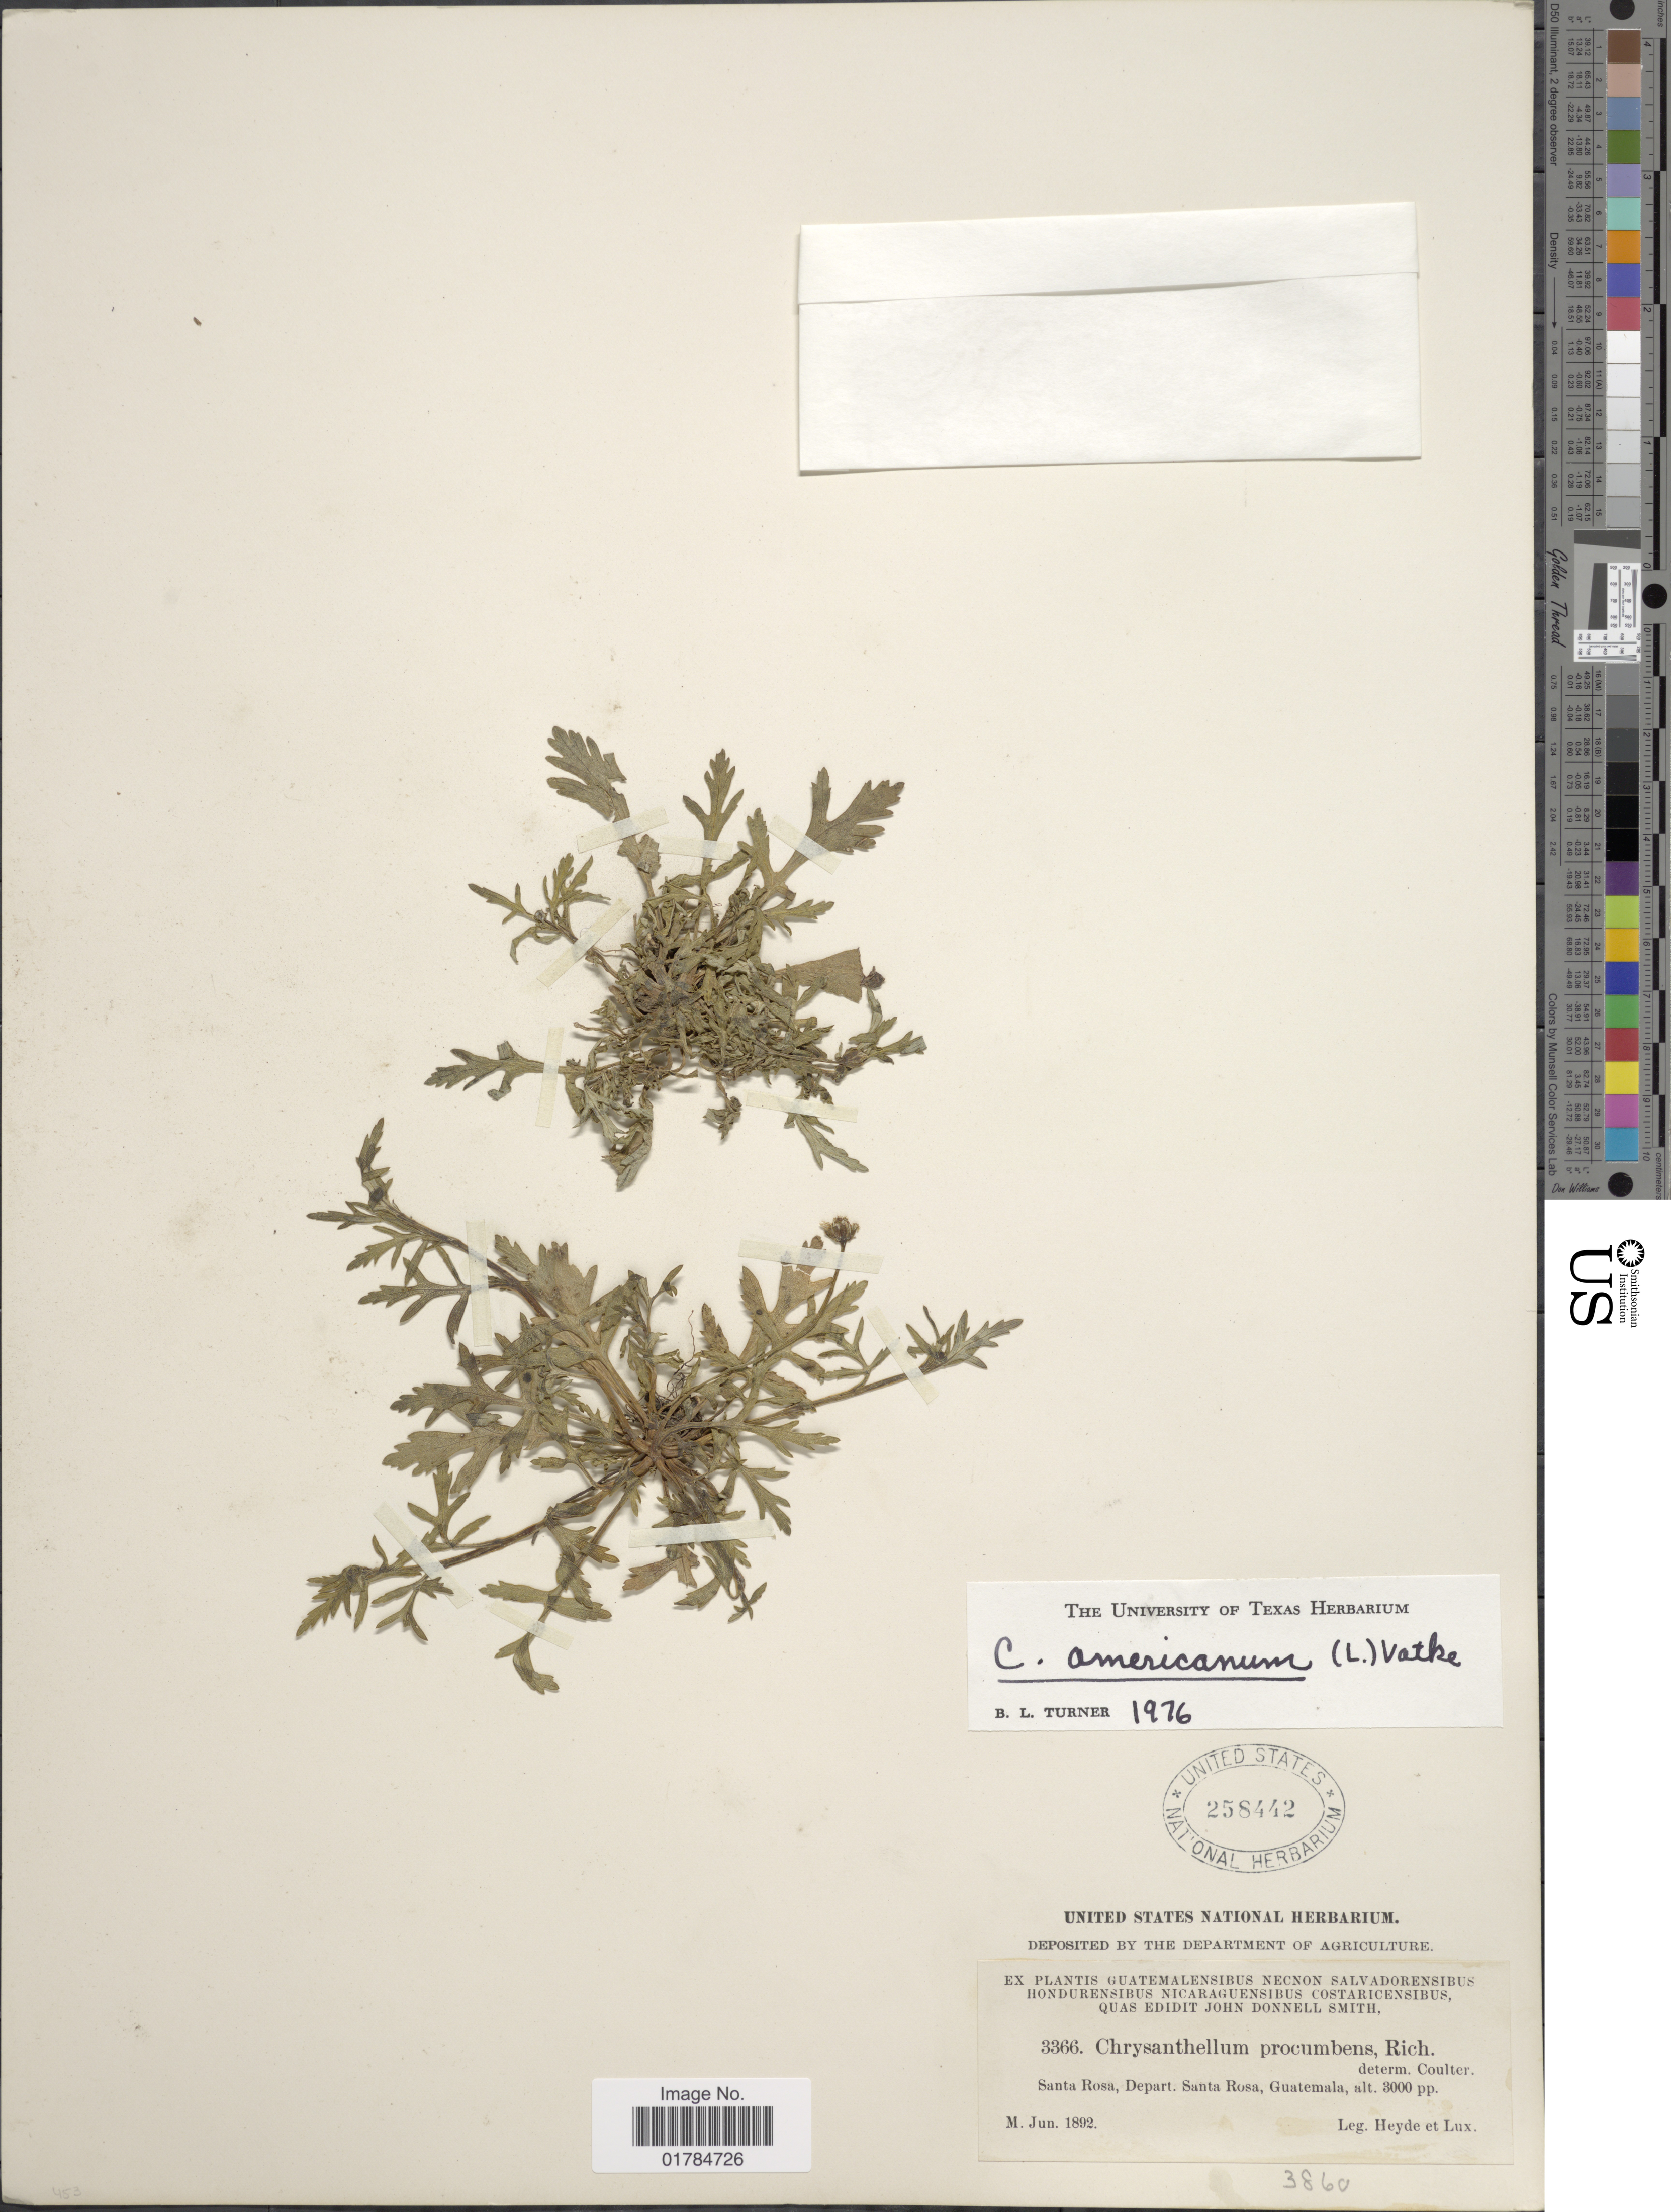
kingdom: Plantae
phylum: Tracheophyta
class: Magnoliopsida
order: Asterales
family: Asteraceae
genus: Chrysanthellum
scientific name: Chrysanthellum americanum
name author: (L.) Vatke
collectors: Heyde & Lux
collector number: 3366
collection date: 1892-06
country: Guatemala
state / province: Santa Rosa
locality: Santa Rosa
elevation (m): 914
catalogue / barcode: US 258442